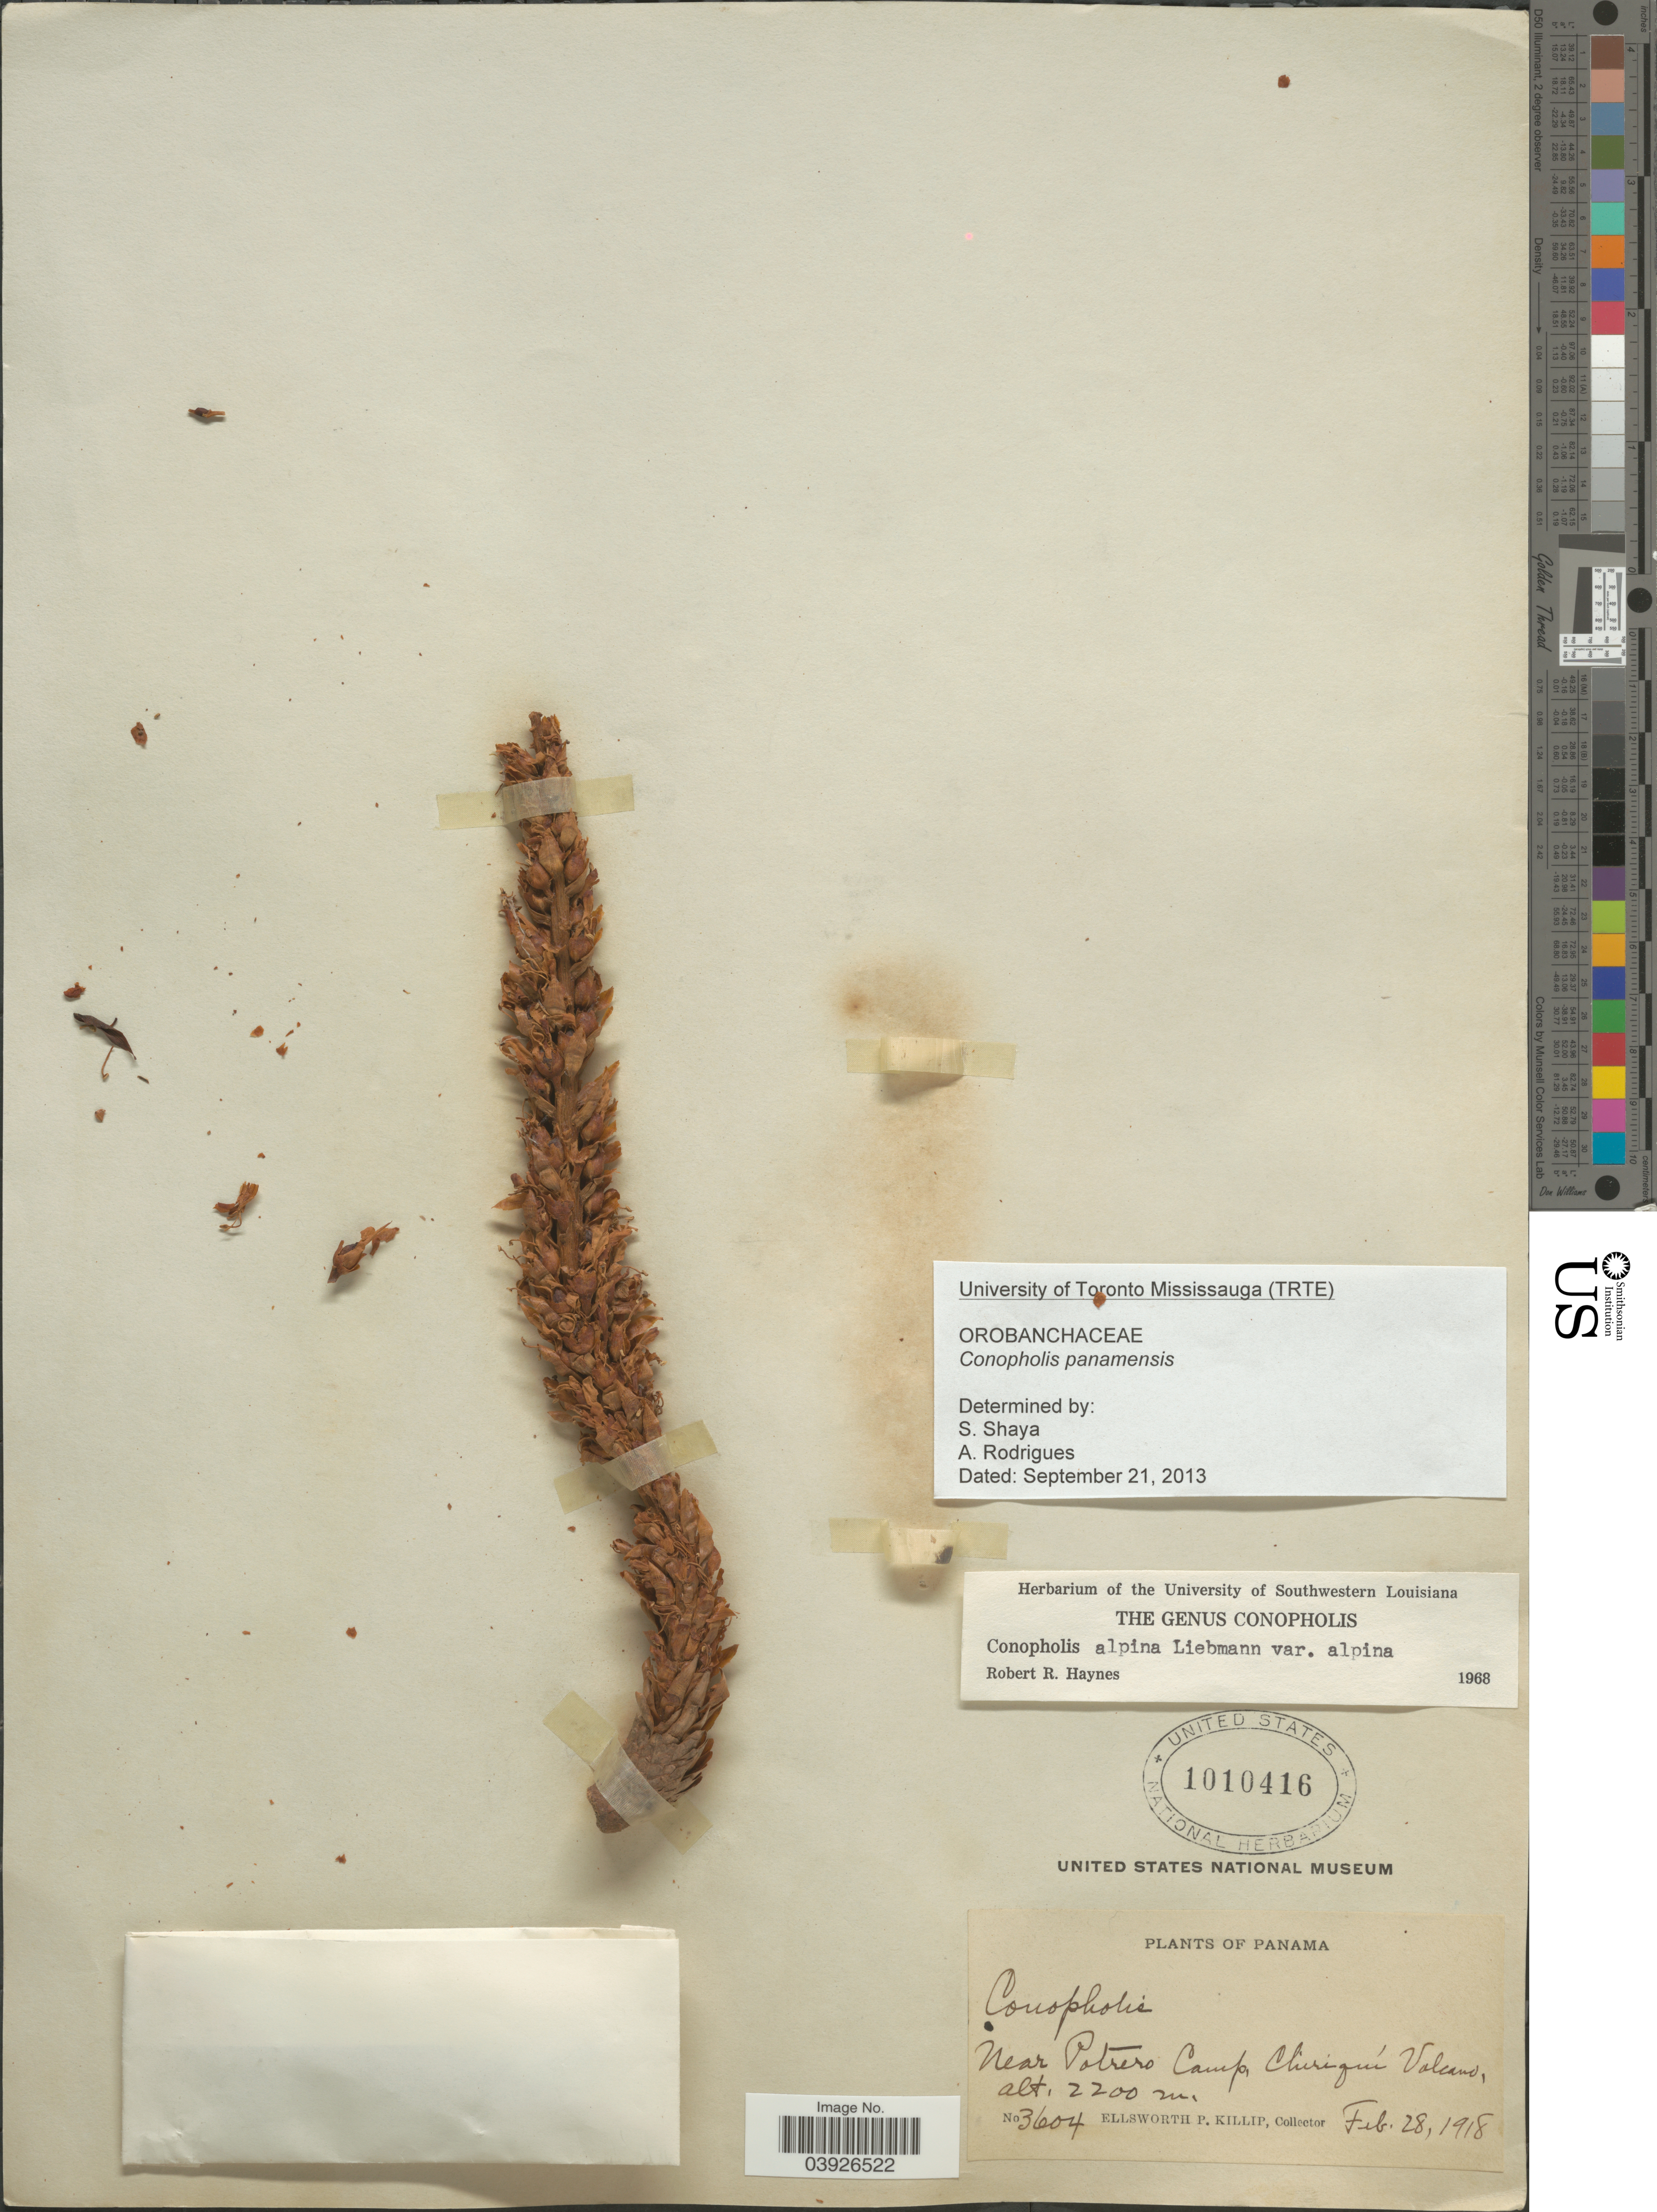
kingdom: Plantae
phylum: Tracheophyta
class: Magnoliopsida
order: Lamiales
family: Orobanchaceae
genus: Conopholis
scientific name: Conopholis panamensis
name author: Woodson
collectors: E. P. Killip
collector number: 3604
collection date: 1918-02-28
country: Panama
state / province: Chiriqui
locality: Near Potrero Camp, Chiriquí volcano.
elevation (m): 2200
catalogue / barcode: US 1010416